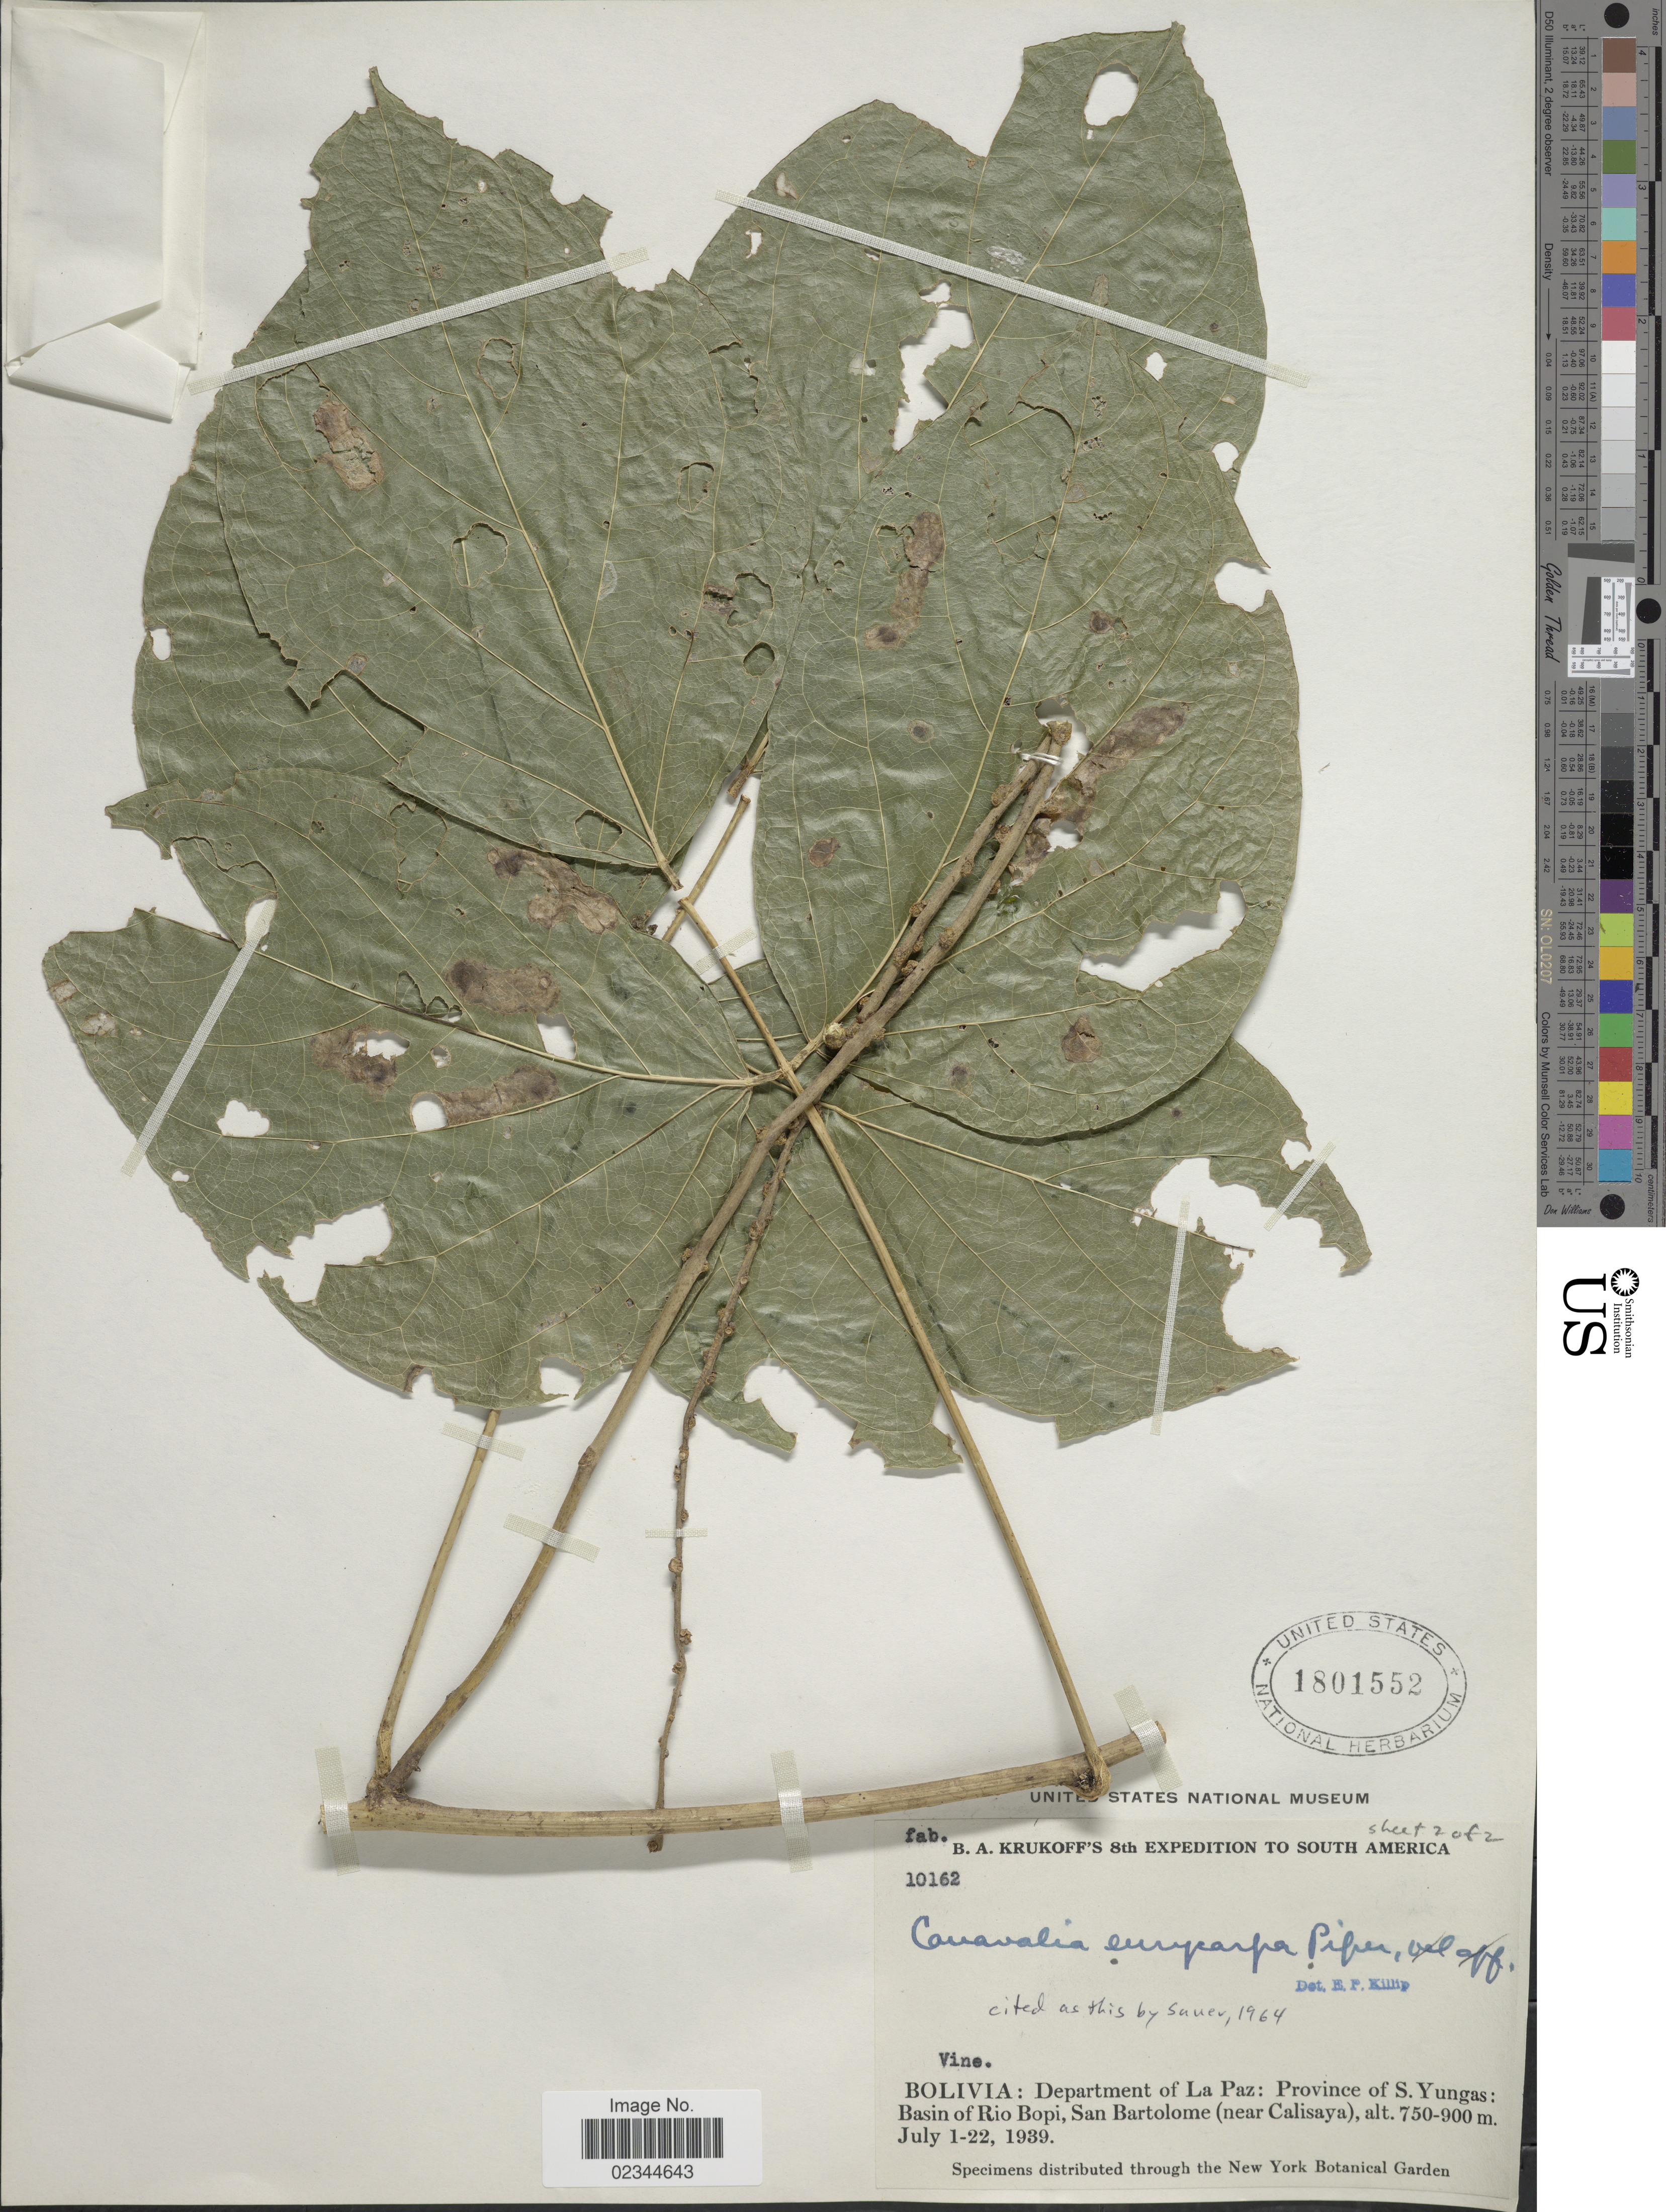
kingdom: Plantae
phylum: Tracheophyta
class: Magnoliopsida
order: Fabales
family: Fabaceae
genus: Canavalia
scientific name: Canavalia eurycarpa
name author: Piper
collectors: B. A. Krukoff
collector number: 10162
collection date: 1939-07-01/1939-07-22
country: Bolivia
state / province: La Paz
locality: Province of S. Yungas, basin of Rio Bopi, San Bartolome (near Calisaya)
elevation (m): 750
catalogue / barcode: US 1801552